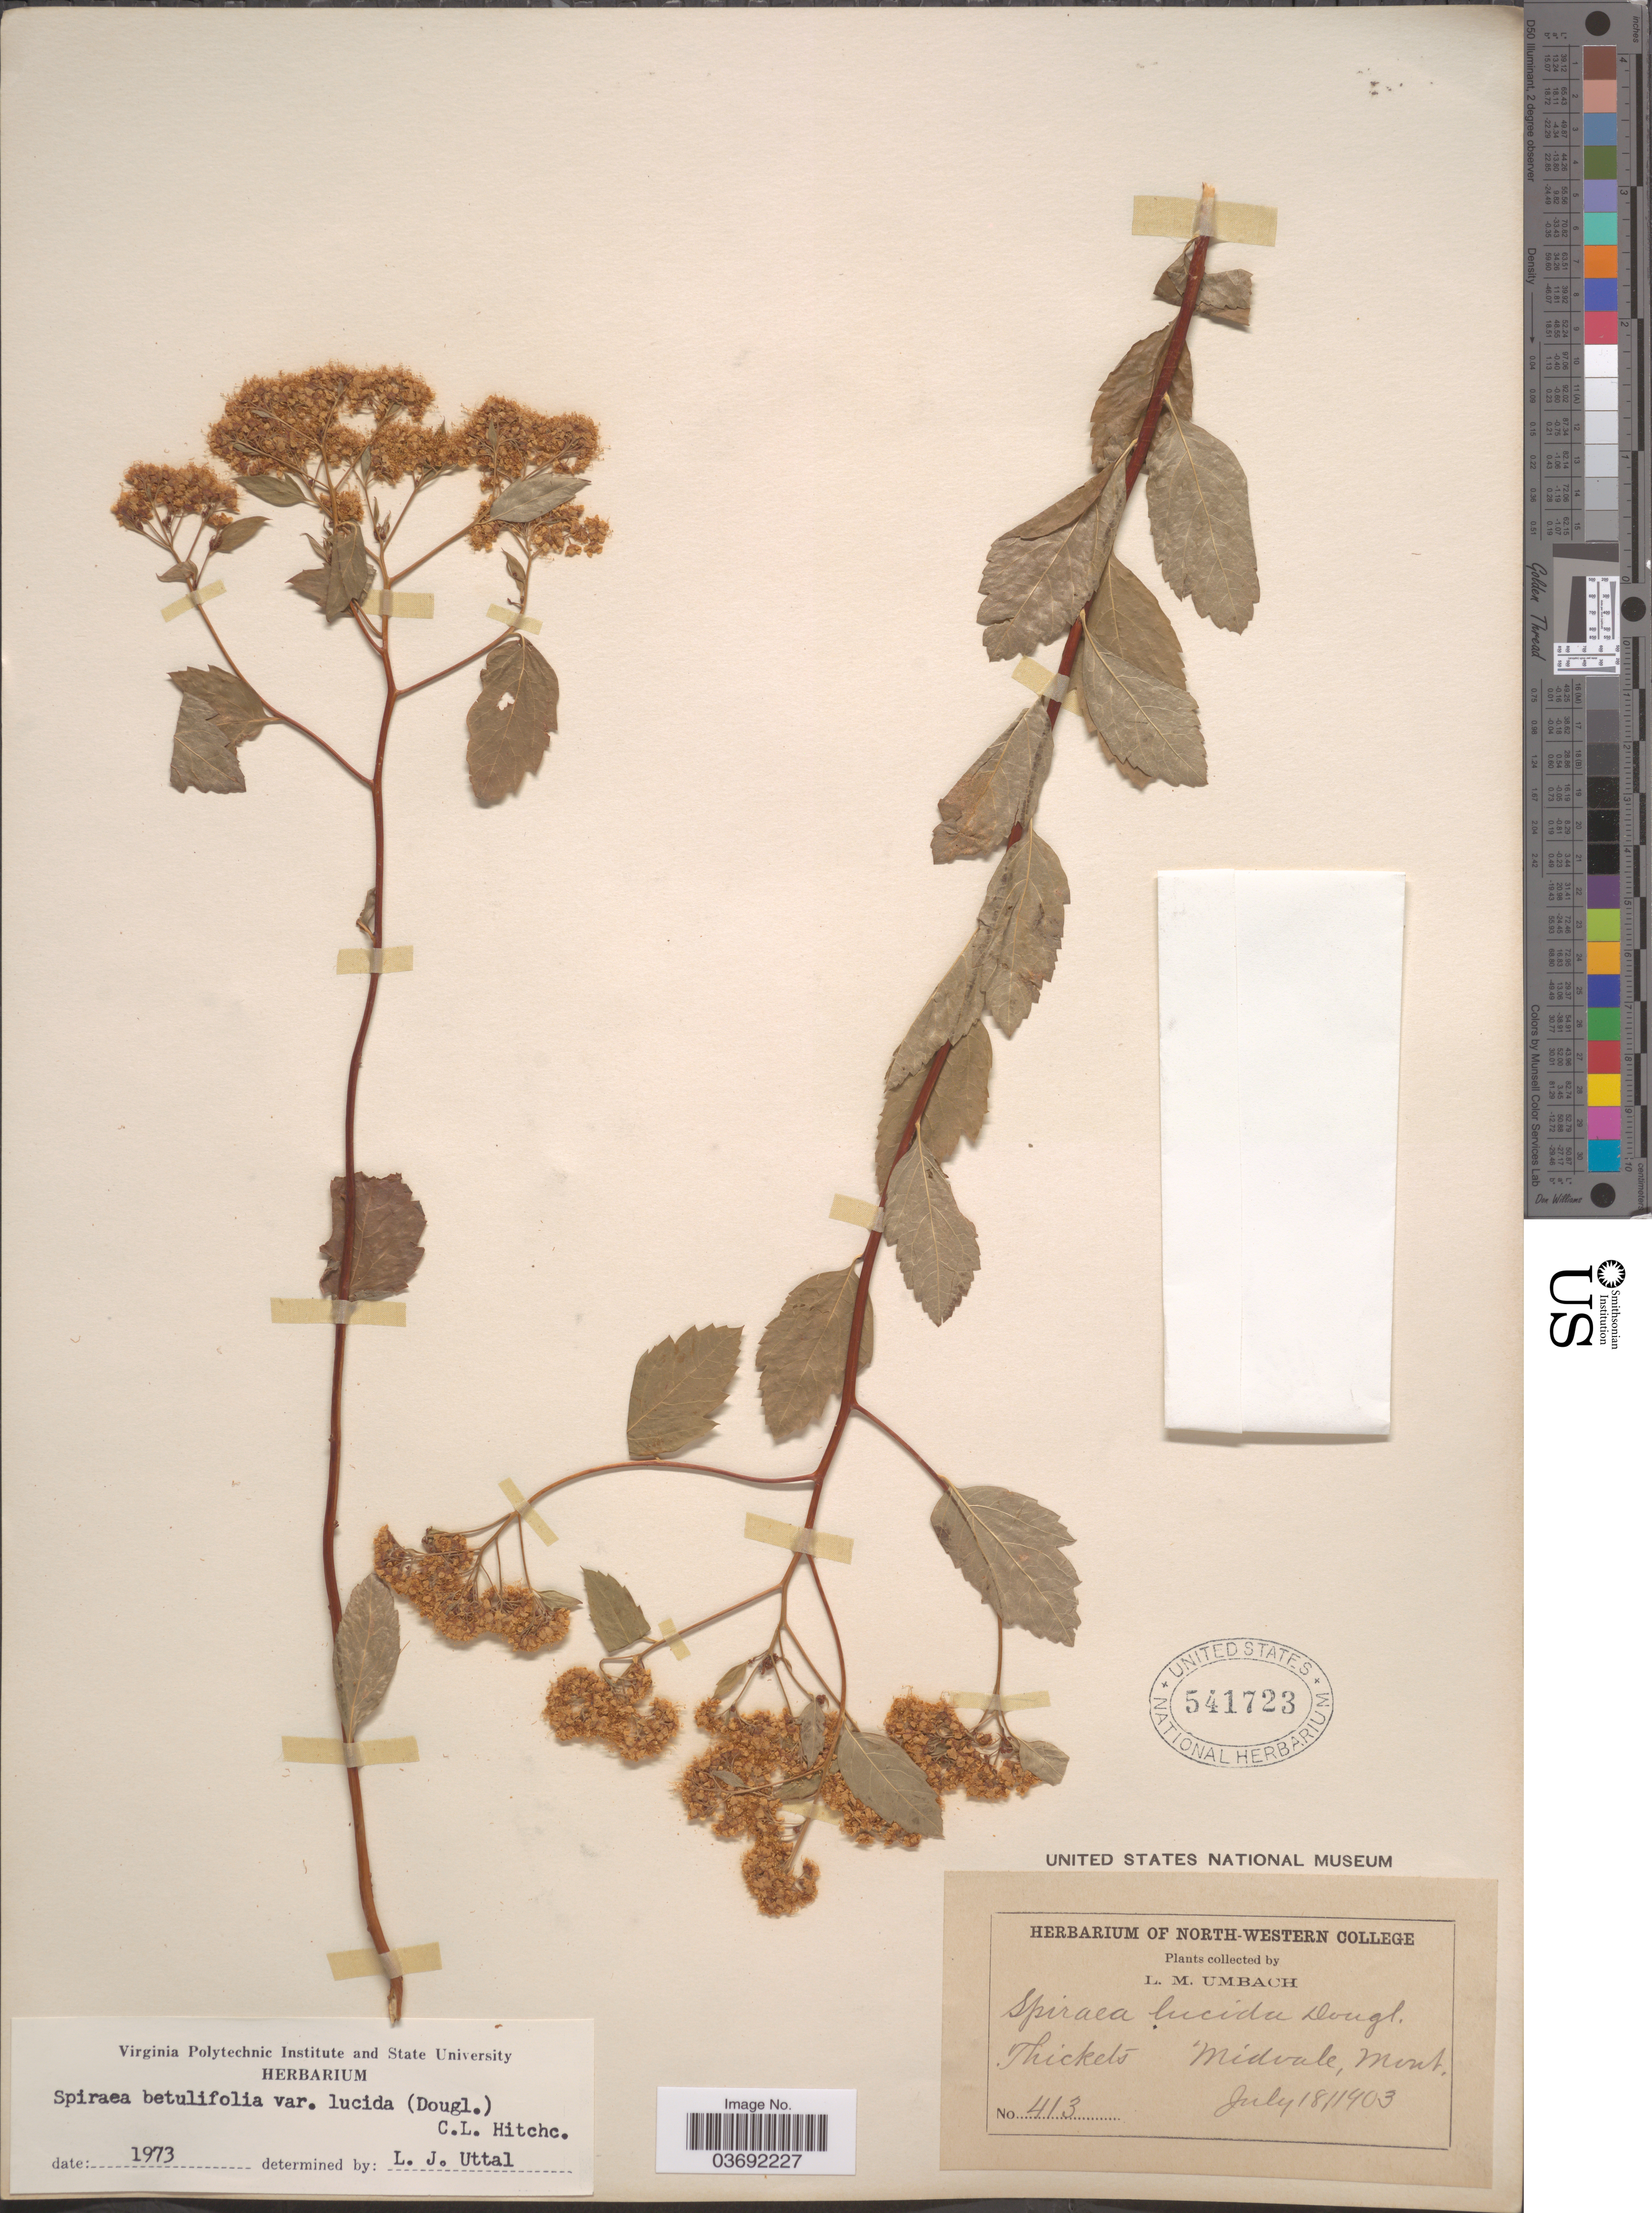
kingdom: Plantae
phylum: Tracheophyta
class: Magnoliopsida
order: Rosales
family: Rosaceae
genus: Spiraea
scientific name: Spiraea betulifolia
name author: Pall.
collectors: L. M. Umbach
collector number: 413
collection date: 1903-07-18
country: United States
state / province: Montana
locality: Midvale.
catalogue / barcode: US 541723